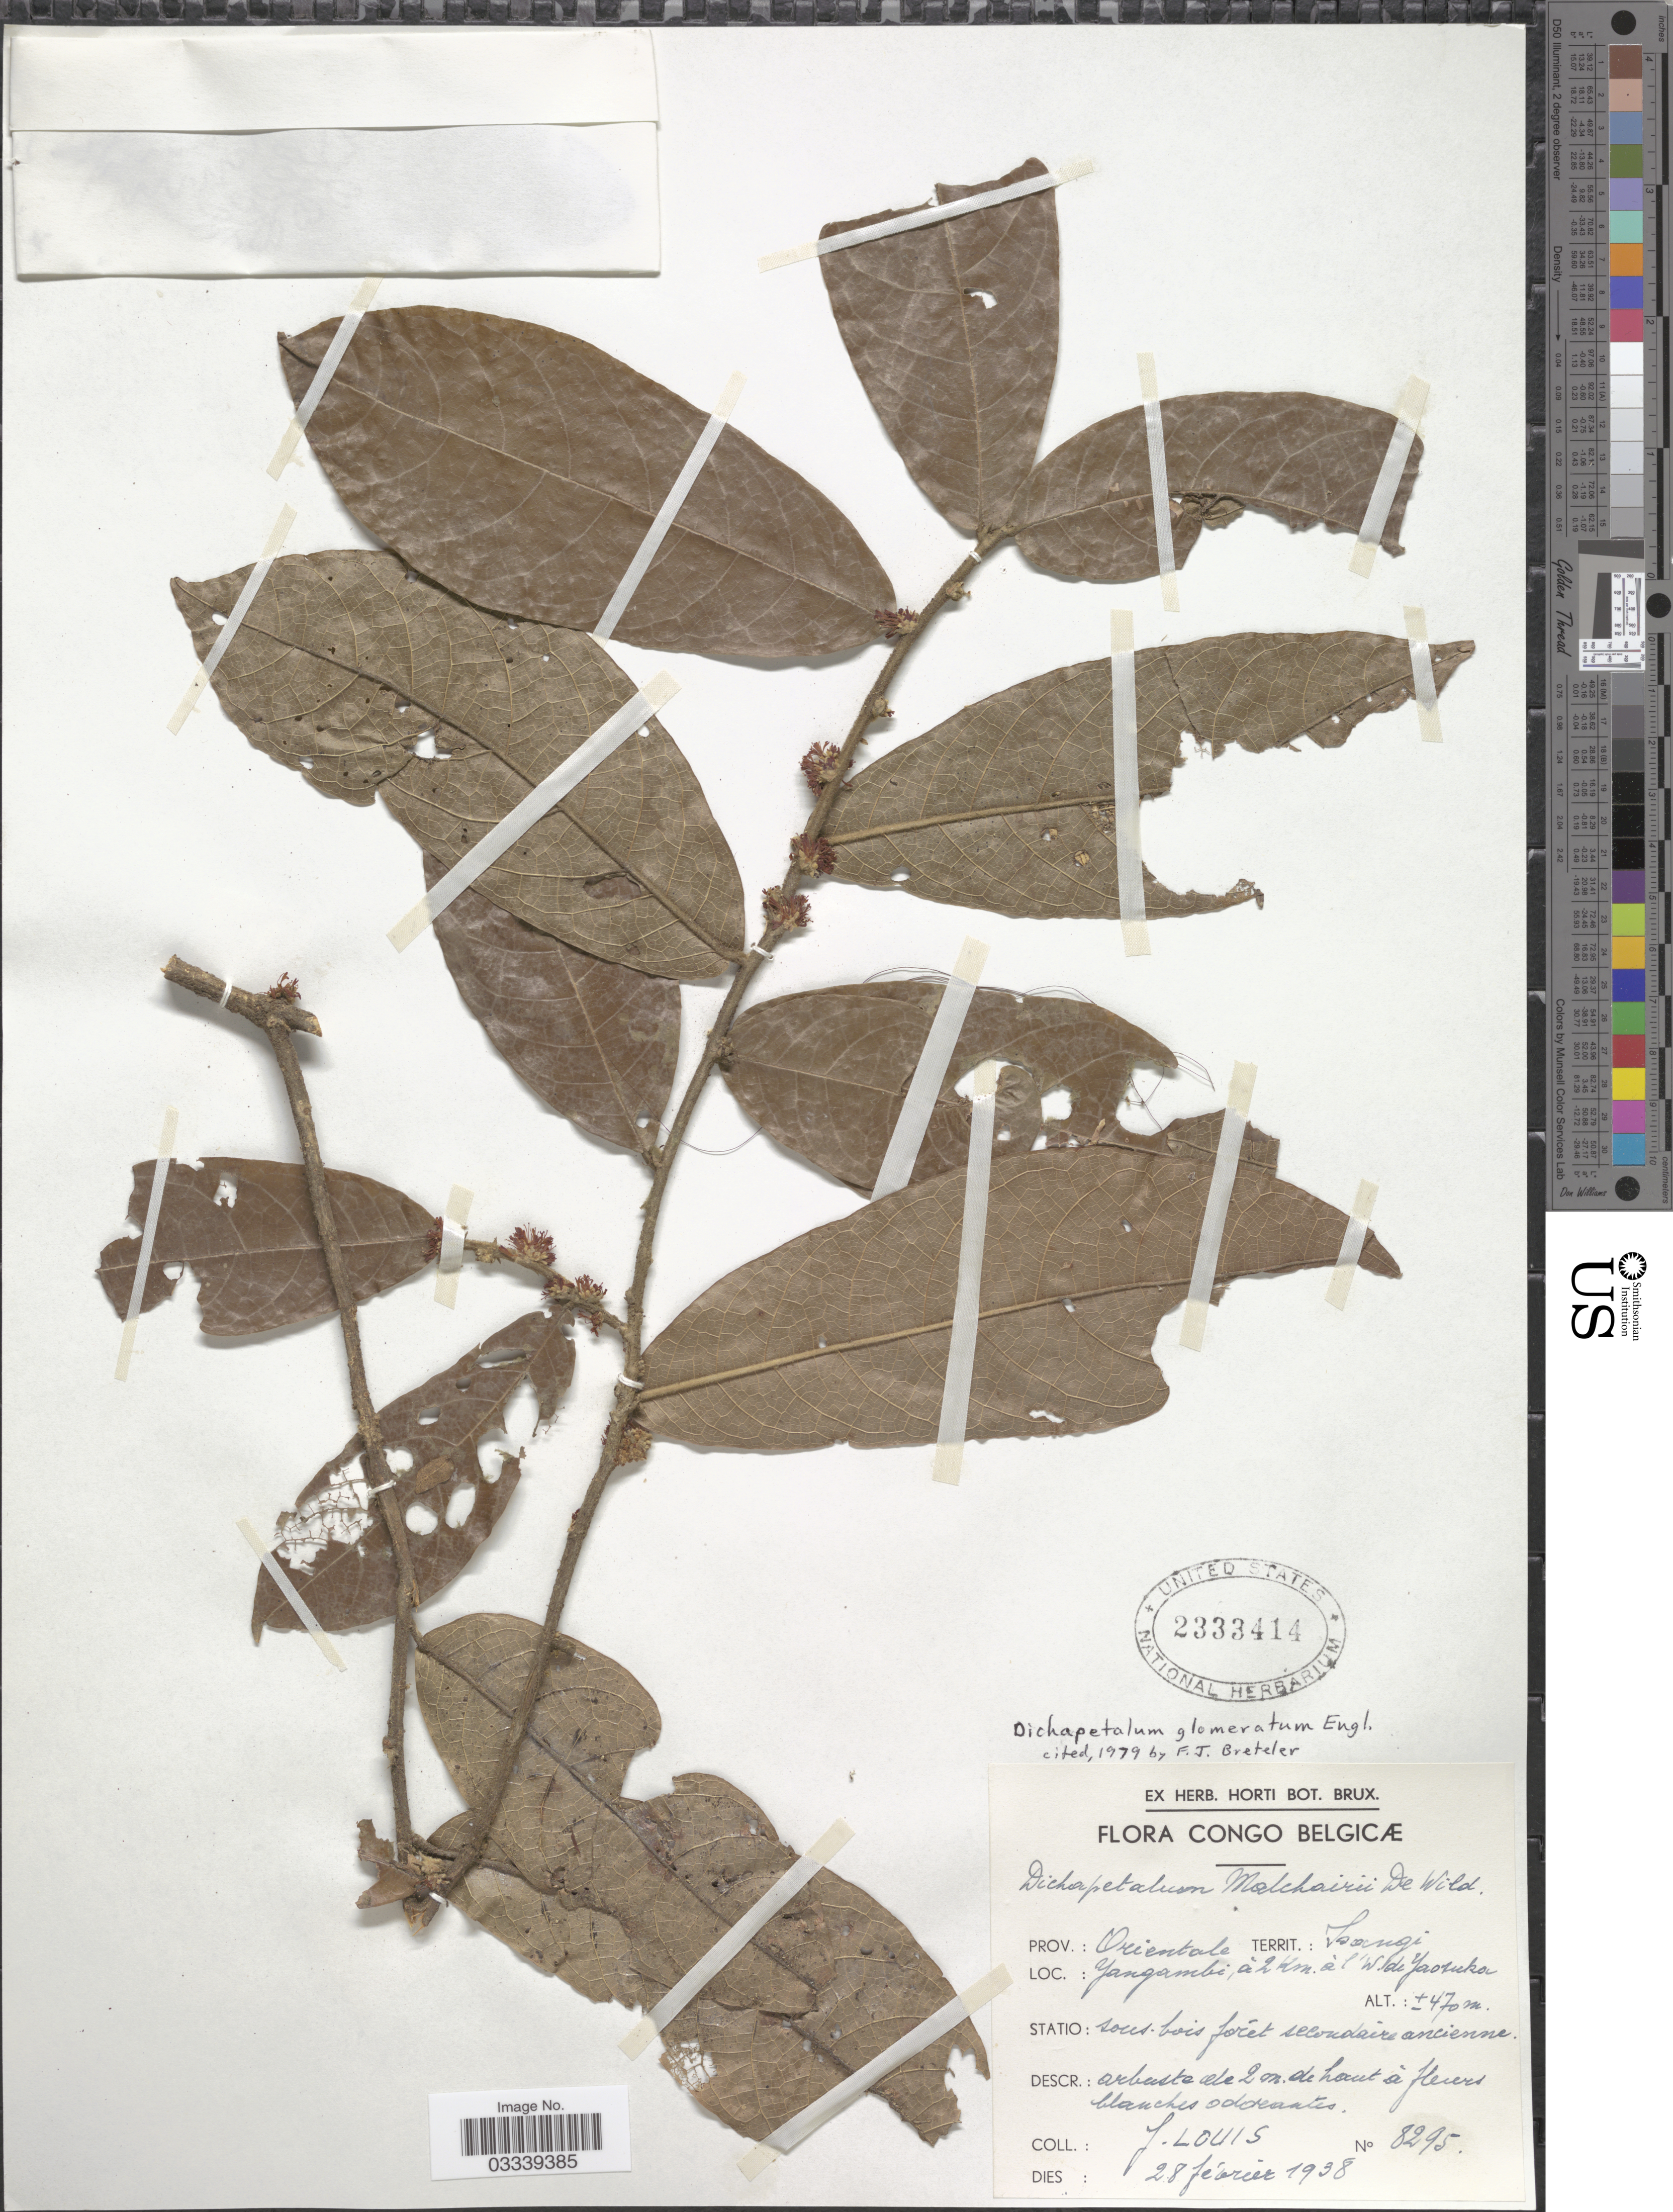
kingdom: Plantae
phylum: Tracheophyta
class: Magnoliopsida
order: Malpighiales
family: Dichapetalaceae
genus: Dichapetalum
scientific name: Dichapetalum glomeratum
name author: Engl.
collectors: J. Louis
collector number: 8295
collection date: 1938-02-28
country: Congo, Democratic Republic of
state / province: Tshopo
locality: Congo Belgicæ, Prov.: Orientale, Territ.: Isangi, Yangambi, á 2 Km á l'W. de Yaosuka.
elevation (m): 470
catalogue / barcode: US 2333414